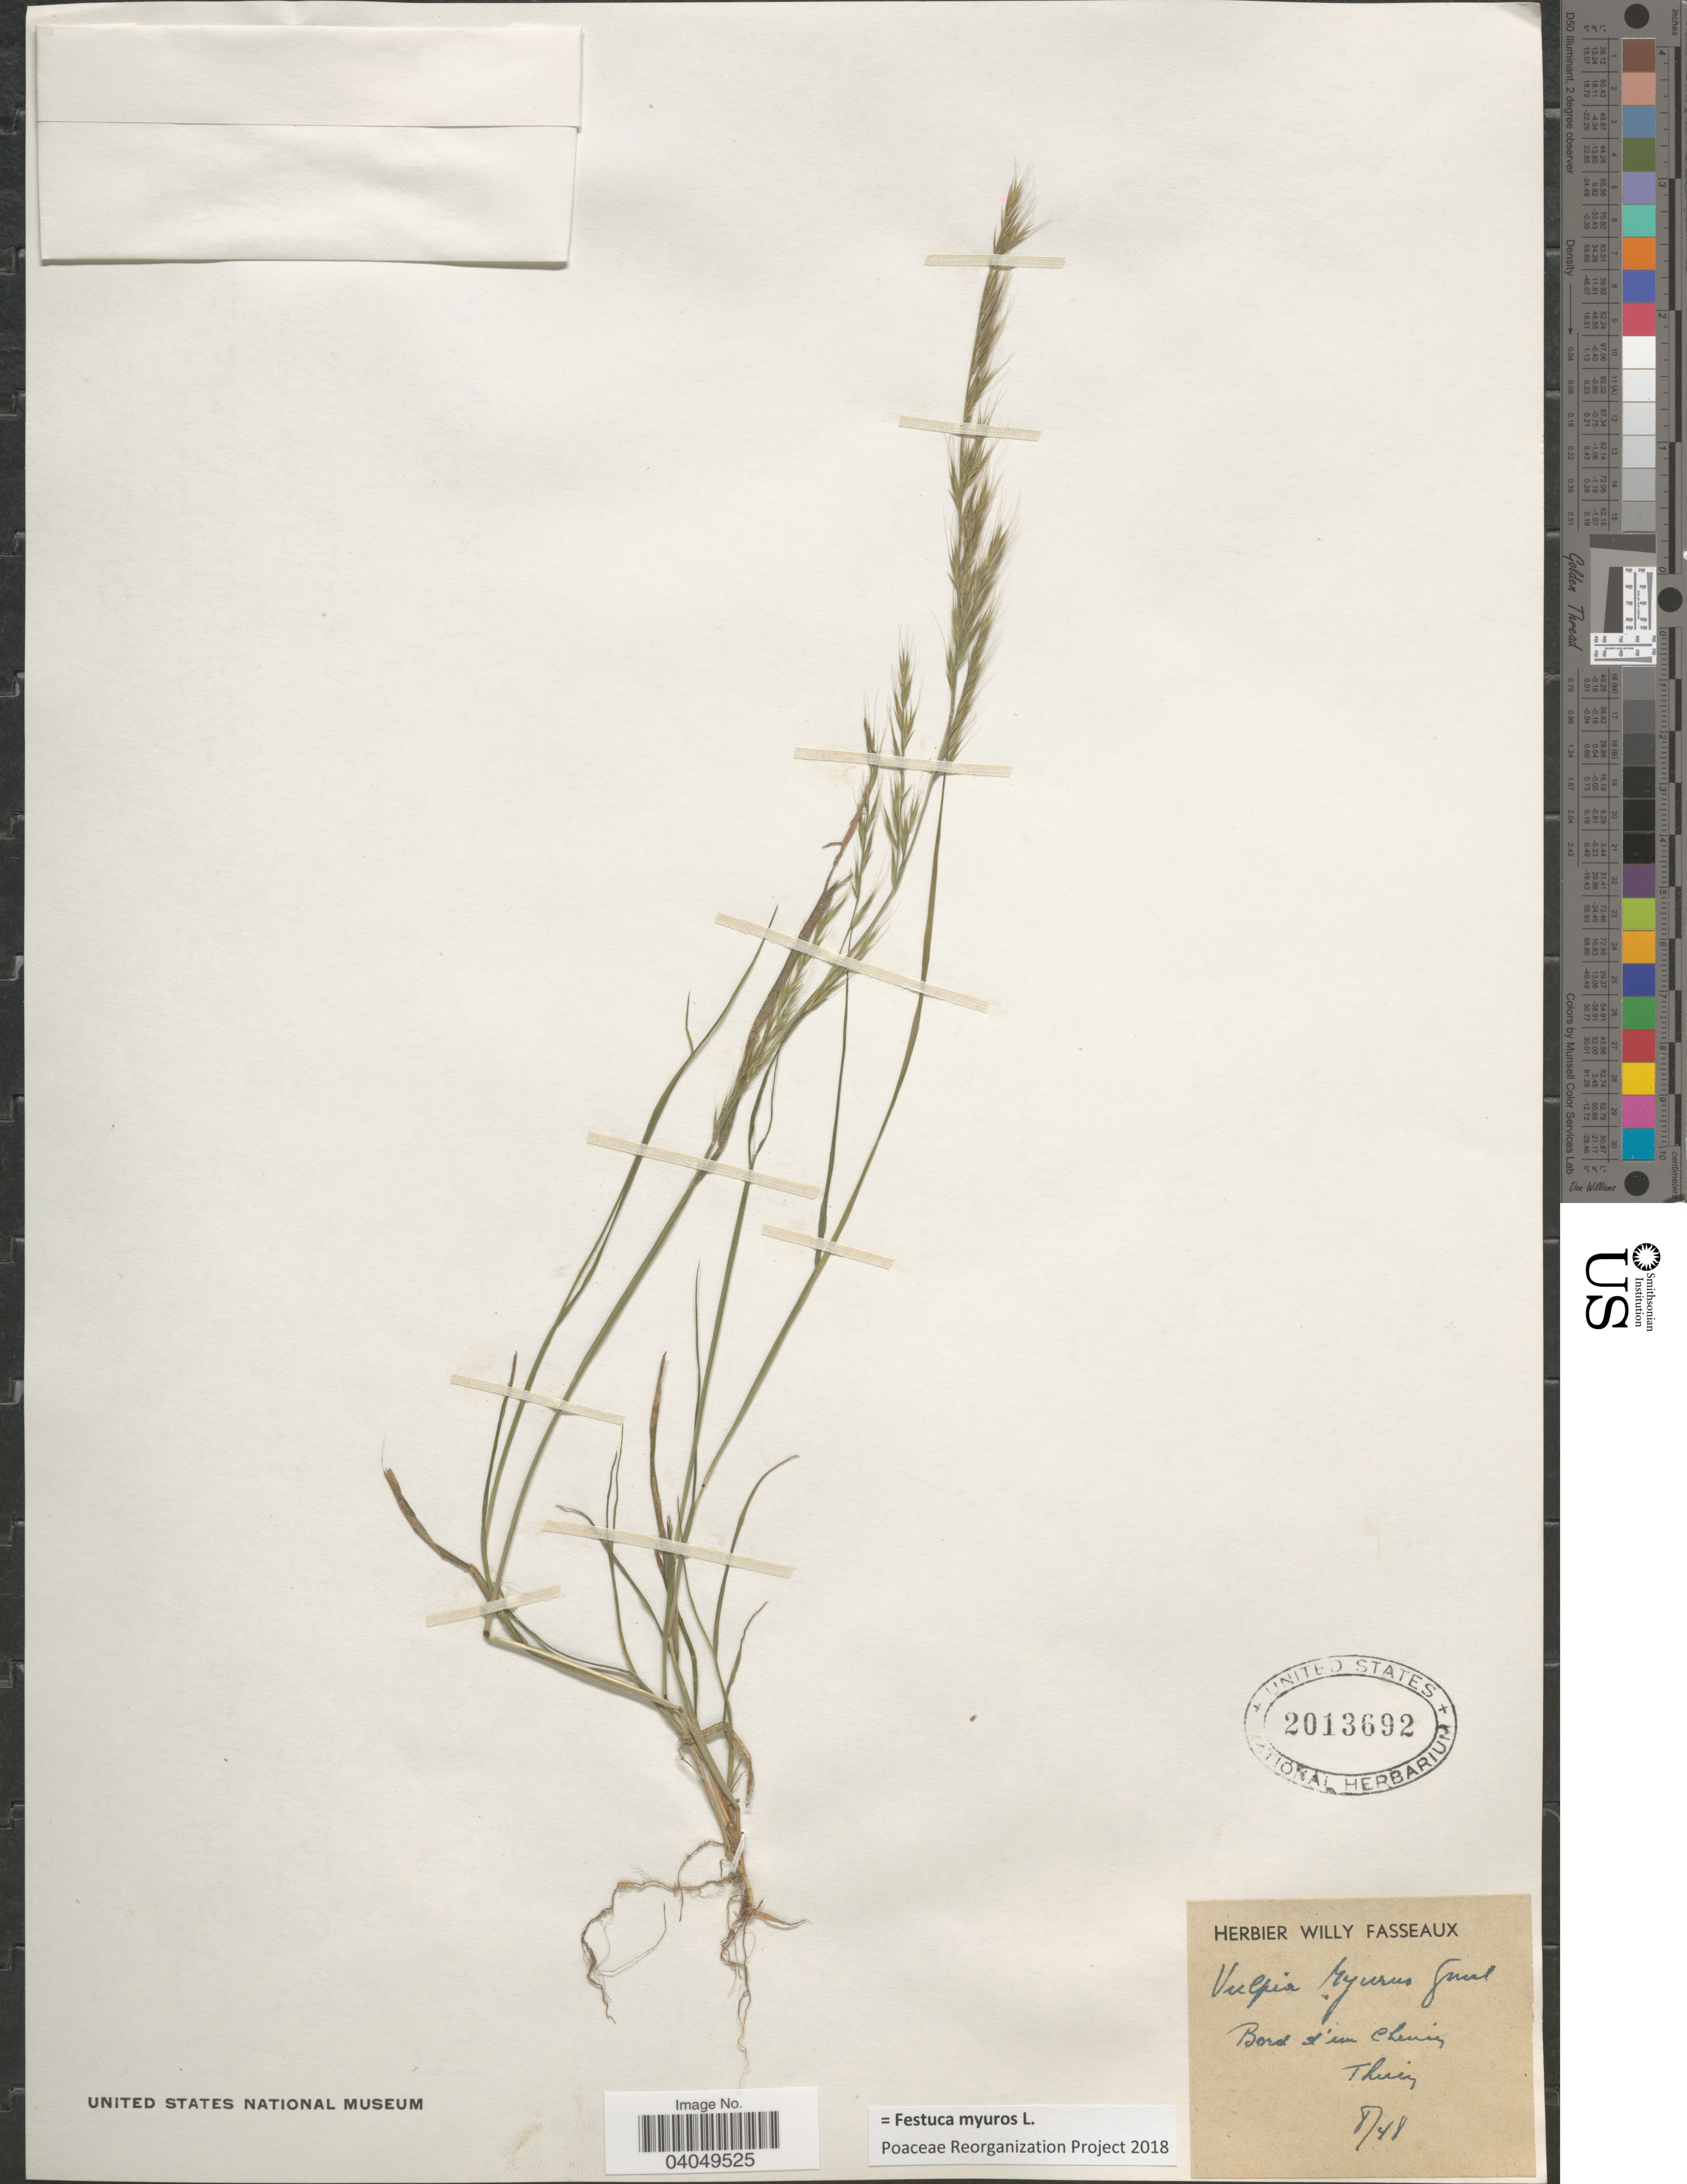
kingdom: Plantae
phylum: Tracheophyta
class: Liliopsida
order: Poales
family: Poaceae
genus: Festuca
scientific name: Festuca myuros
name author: L.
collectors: Ex herb. Willy Fasseaux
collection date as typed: Transcribed d/m/y: /8/48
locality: Bord d'un Chemin,Thuiy [interpreted].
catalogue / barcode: US 2013692